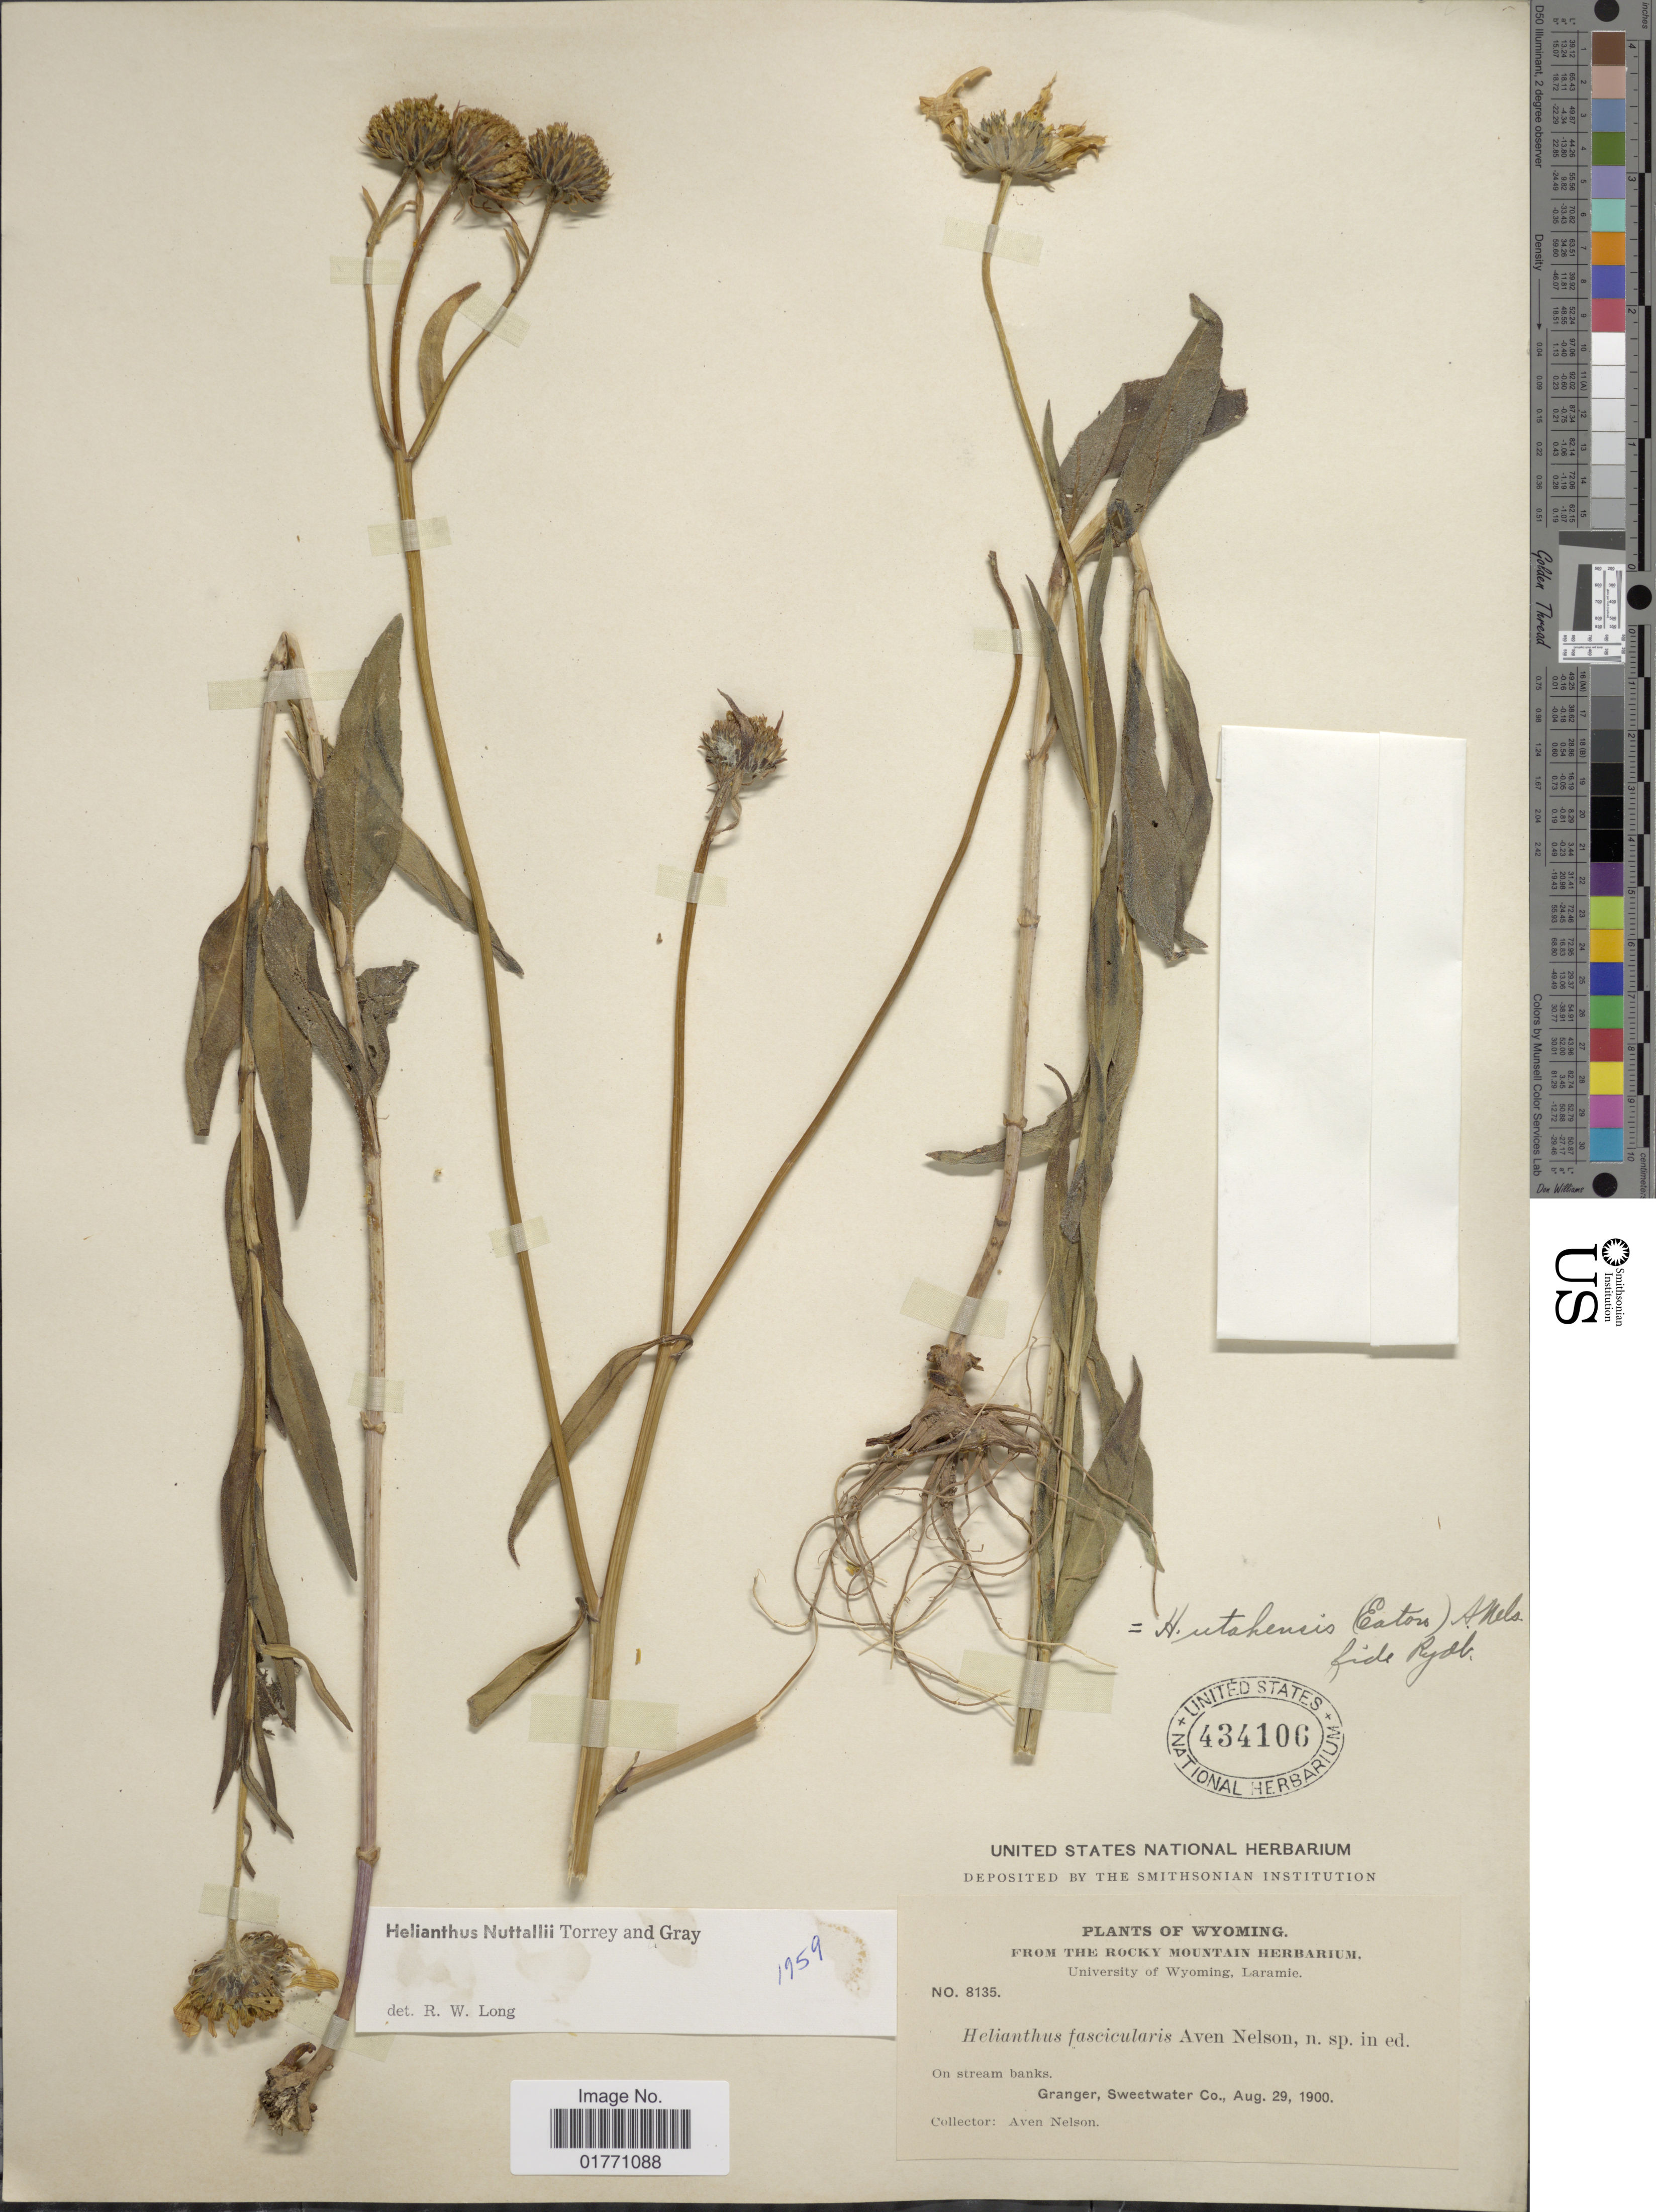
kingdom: Plantae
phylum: Tracheophyta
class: Magnoliopsida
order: Asterales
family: Asteraceae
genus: Helianthus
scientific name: Helianthus nuttallii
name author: Torr. & A. Gray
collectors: A. Nelson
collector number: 8135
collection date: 1900-08-29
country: United States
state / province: Wyoming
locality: On stream banks, Granger, Sweetwater Co.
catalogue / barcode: US 434106